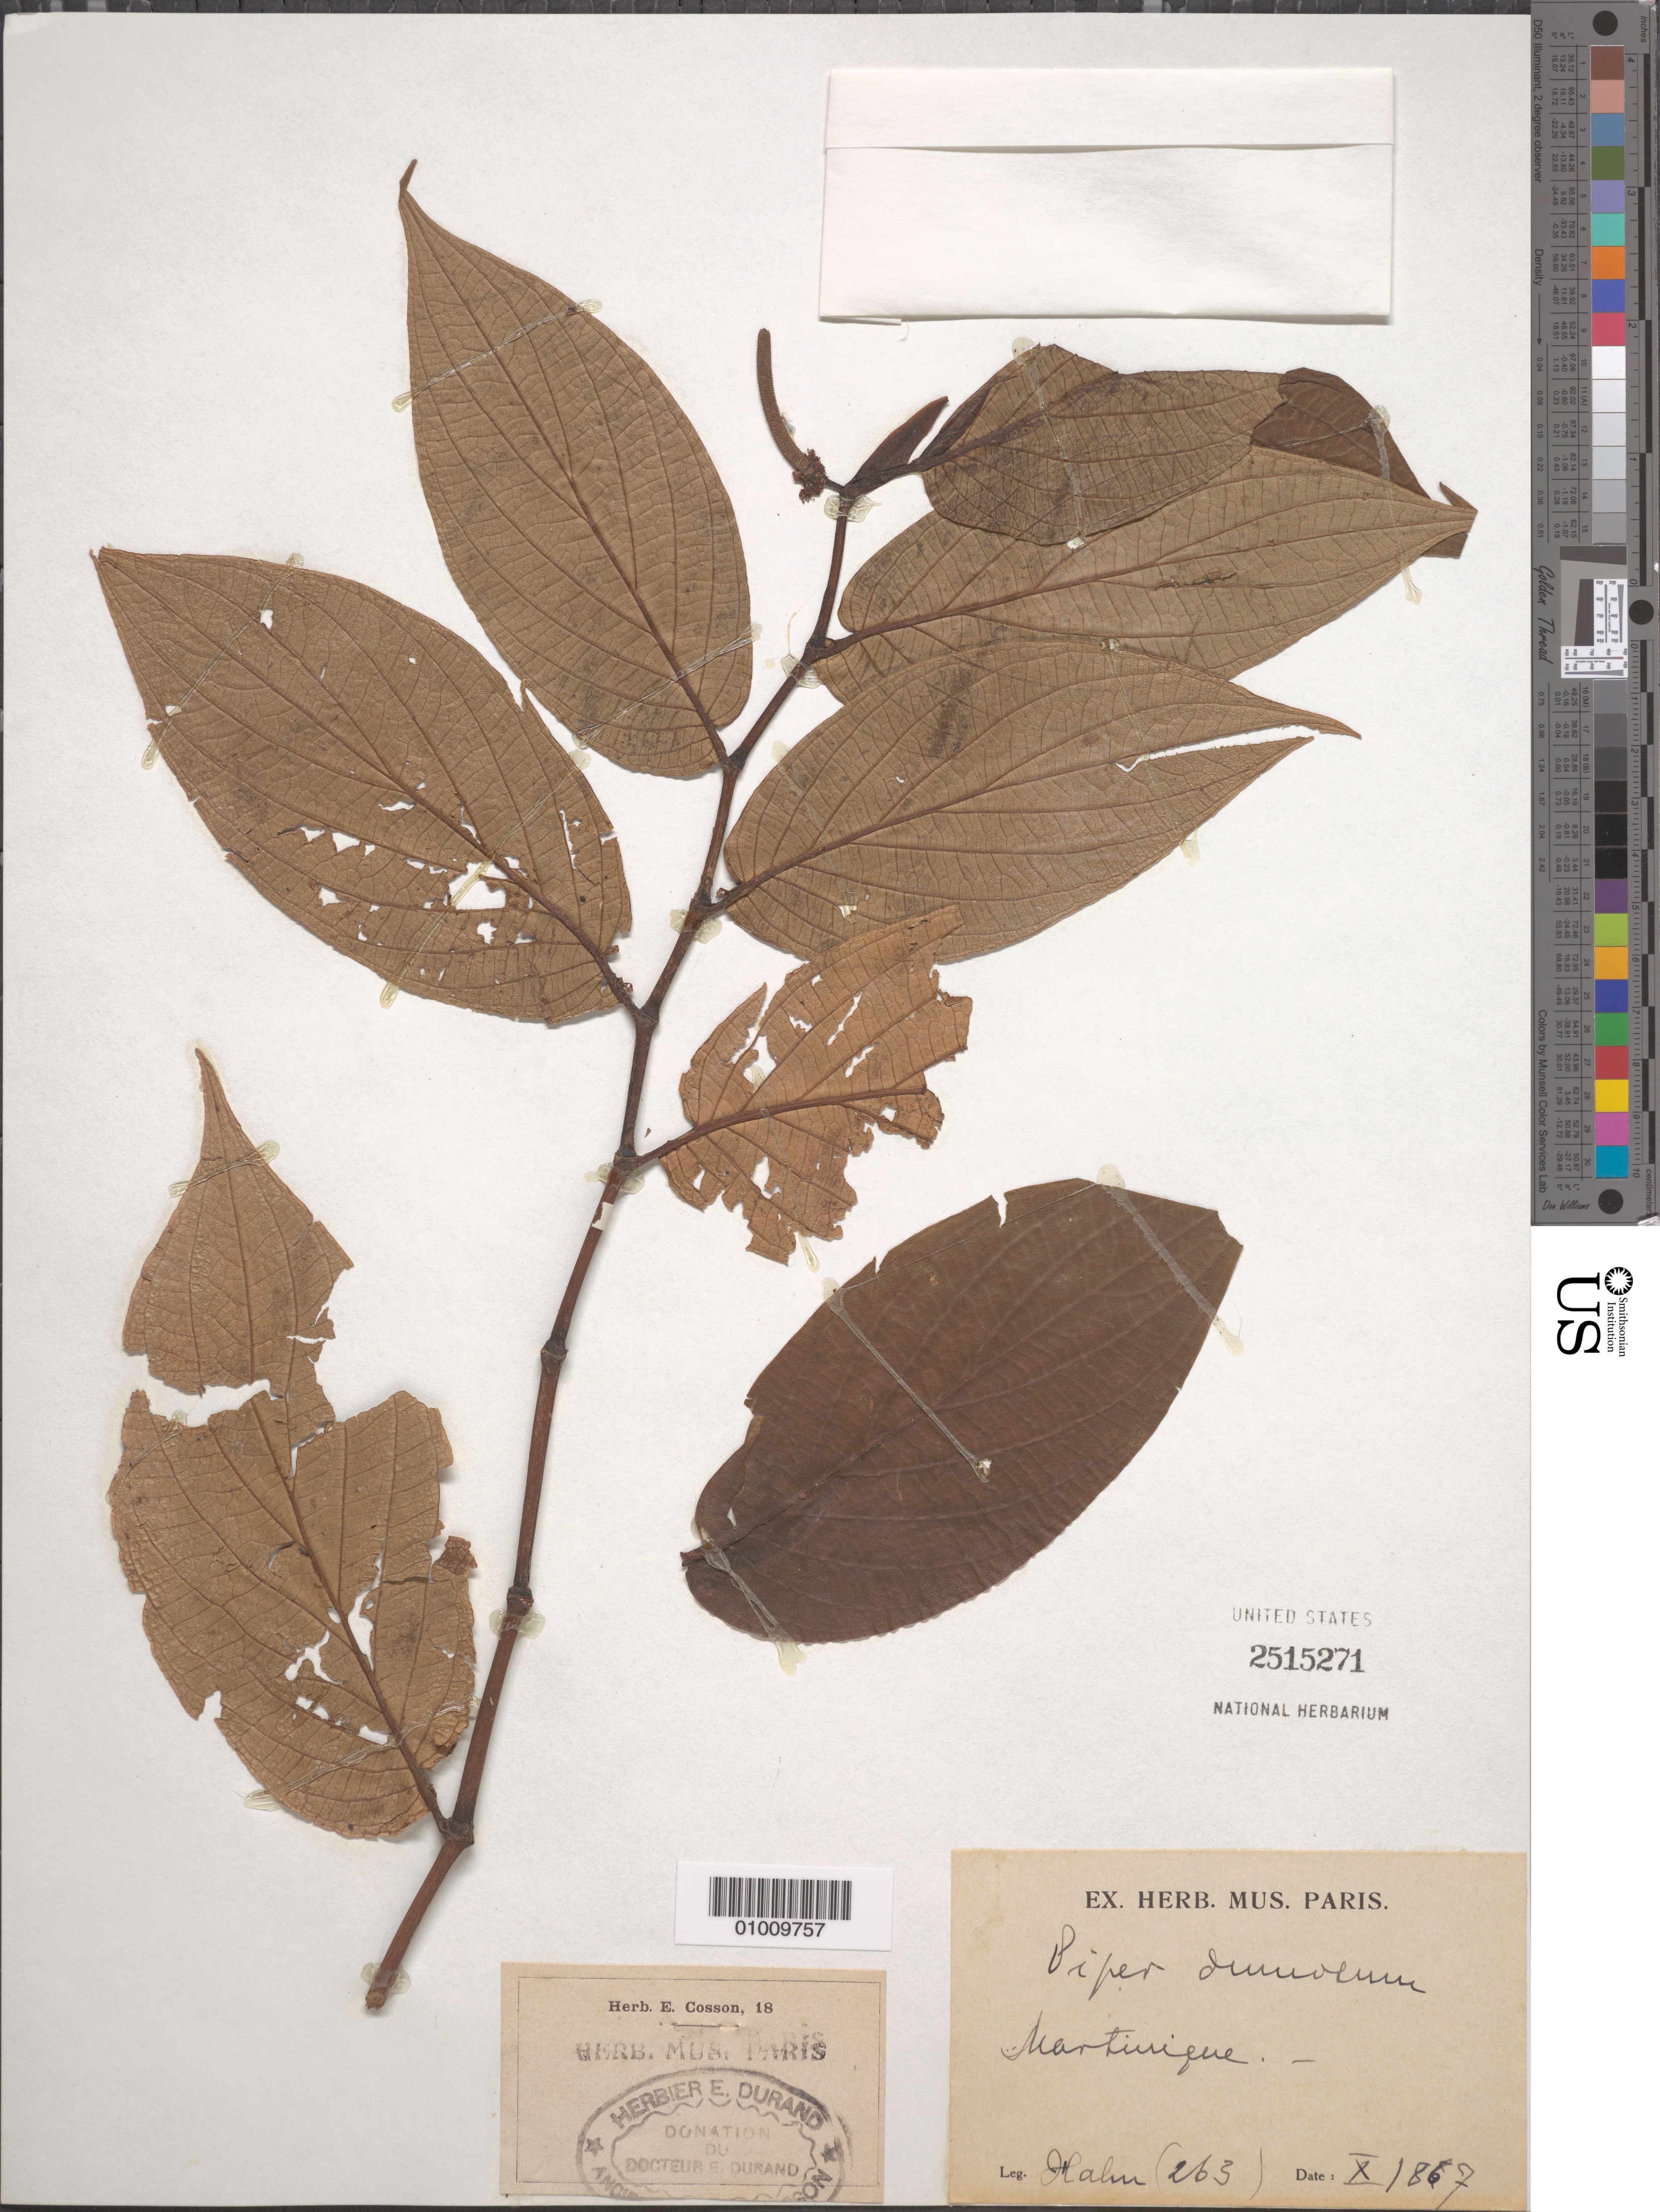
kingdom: Plantae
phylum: Tracheophyta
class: Magnoliopsida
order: Piperales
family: Piperaceae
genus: Piper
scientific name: Piper dubium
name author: A. Dietr.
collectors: L. Hahn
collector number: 263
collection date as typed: Dec 1867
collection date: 1867-12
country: Martinique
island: Martinique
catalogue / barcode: US 2515271